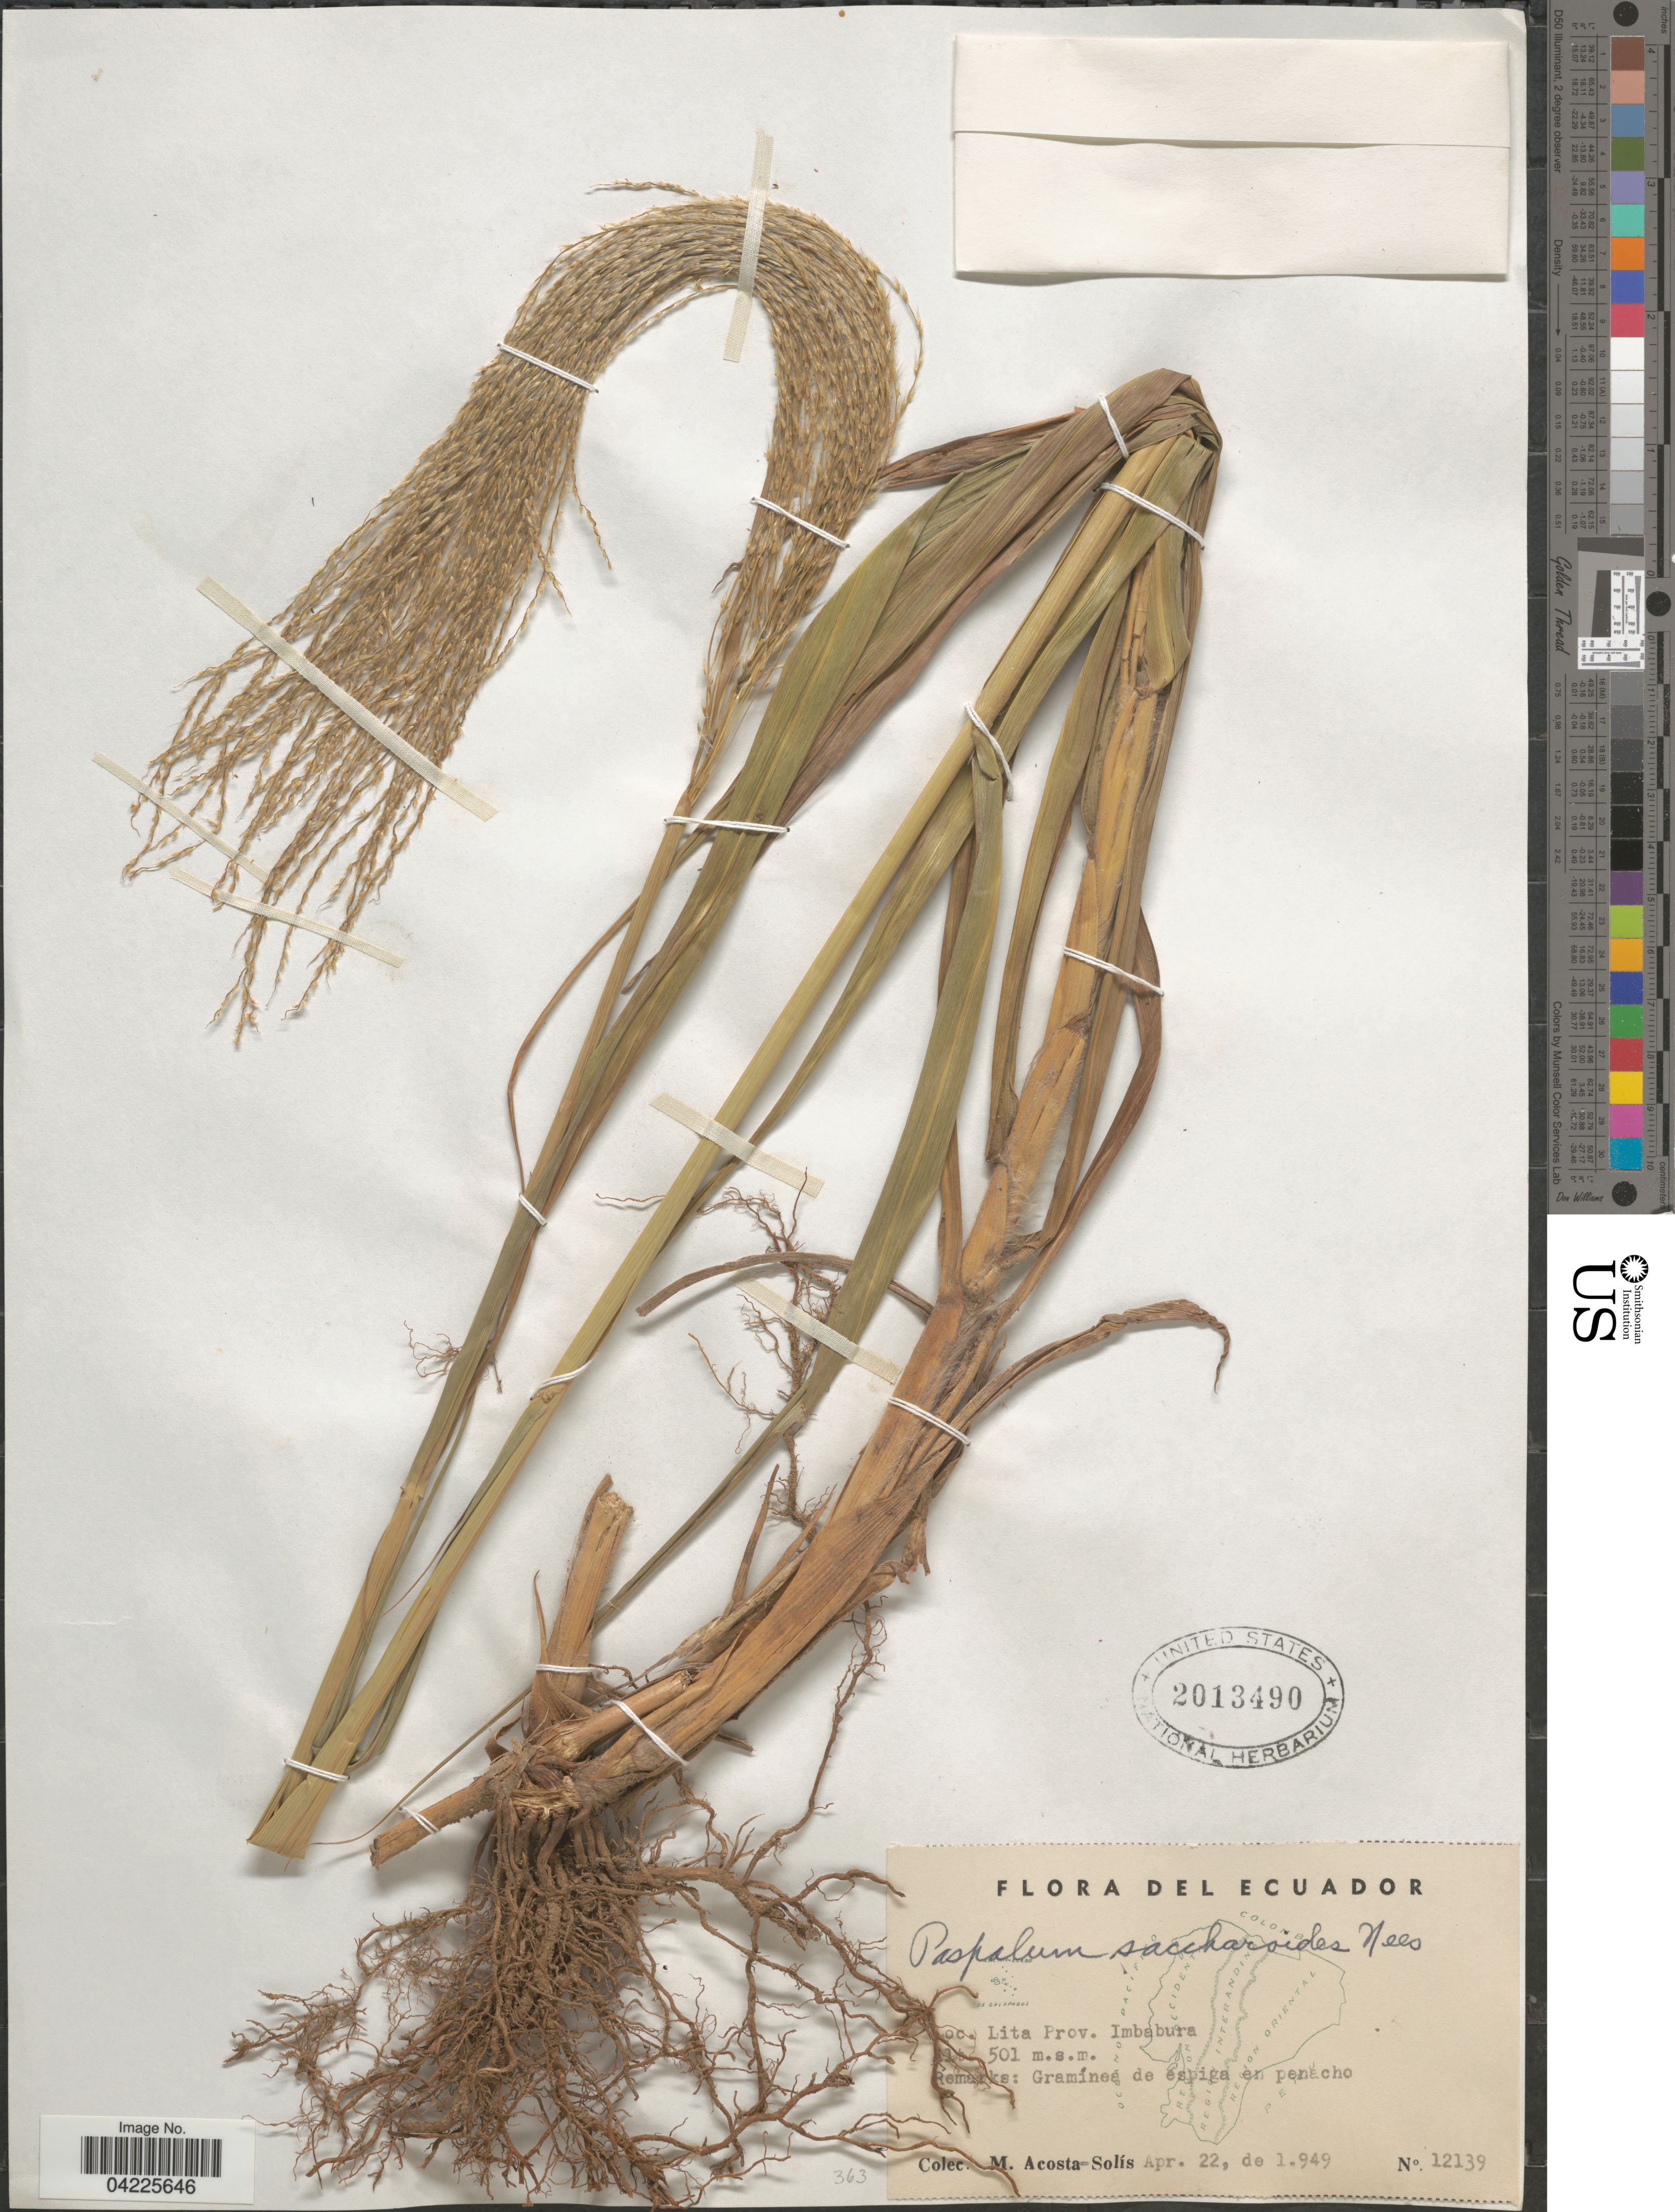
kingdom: Plantae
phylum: Tracheophyta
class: Liliopsida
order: Poales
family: Poaceae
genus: Paspalum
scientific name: Paspalum saccharoides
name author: Nees ex Trin.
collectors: M. Acosta Solis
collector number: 12139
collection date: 1949-04-22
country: Ecuador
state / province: Imbabura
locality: Lita.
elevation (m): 501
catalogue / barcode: US 2013490